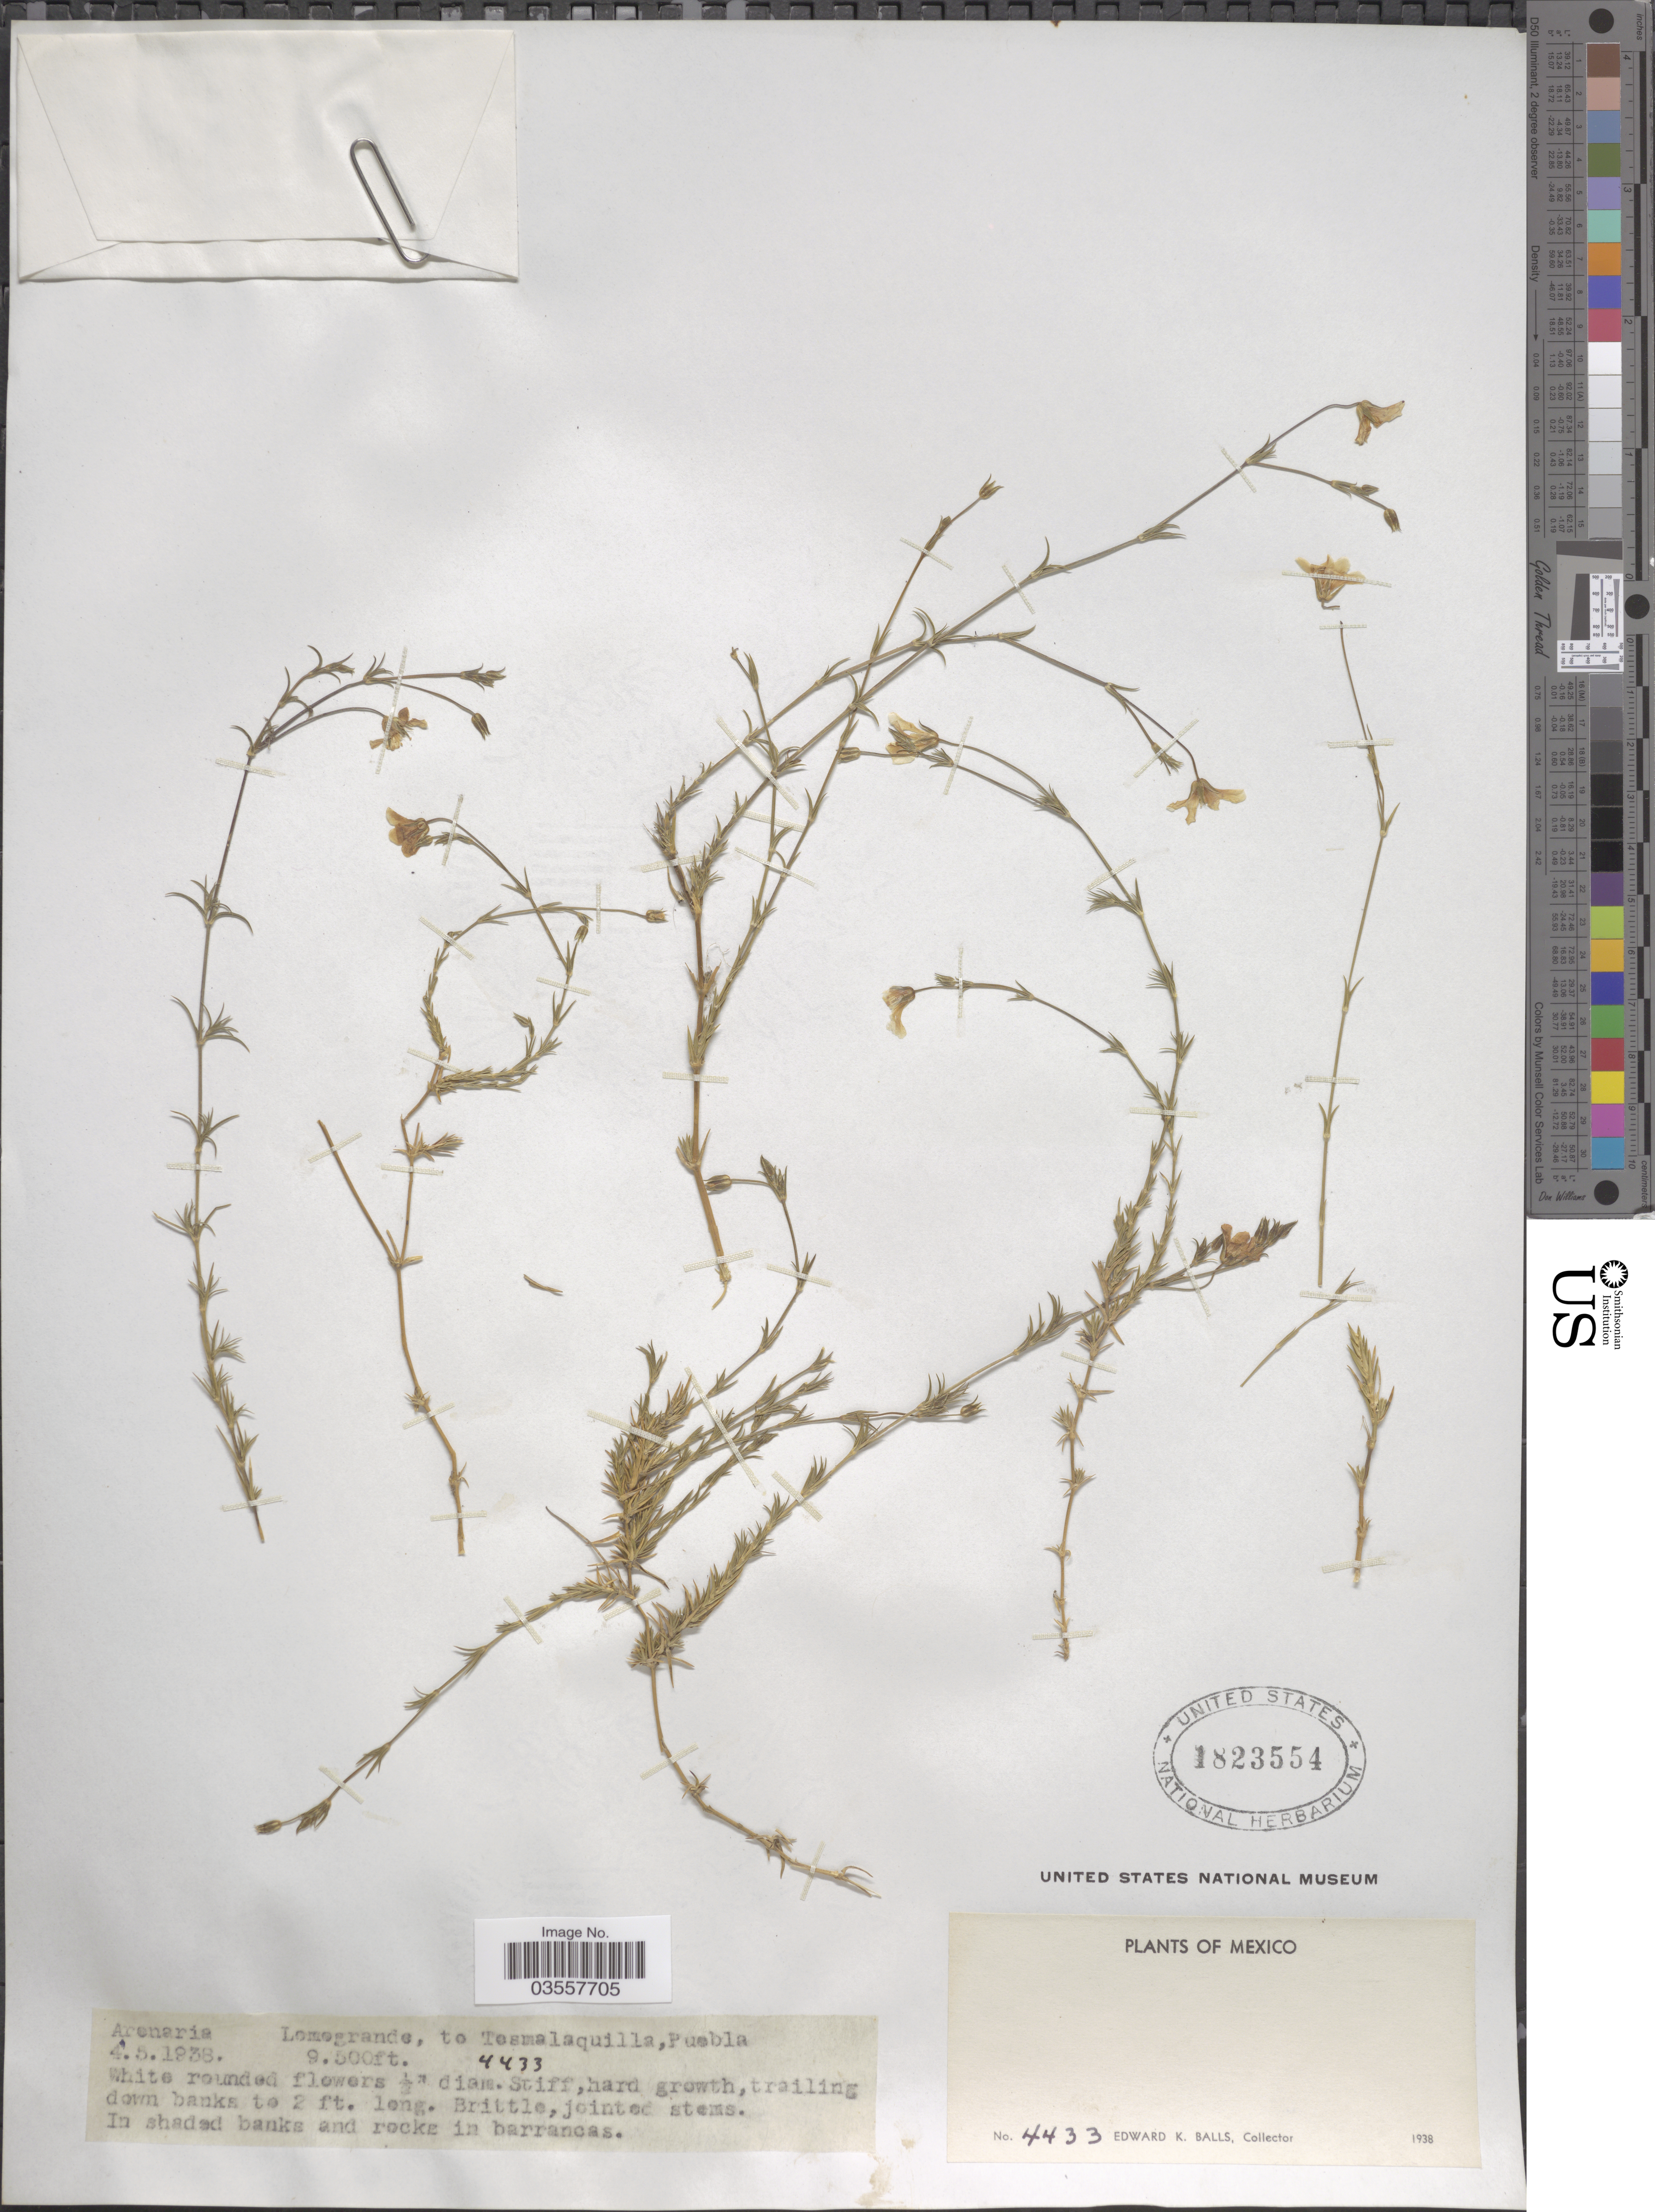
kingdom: Plantae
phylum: Tracheophyta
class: Magnoliopsida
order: Caryophyllales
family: Caryophyllaceae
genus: Arenaria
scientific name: Arenaria sp.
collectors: E. K. Balls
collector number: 4433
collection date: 1938-05-04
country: Mexico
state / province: Puebla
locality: Lomogrande, to Tosmalaquilla.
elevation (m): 2896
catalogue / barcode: US 1823554